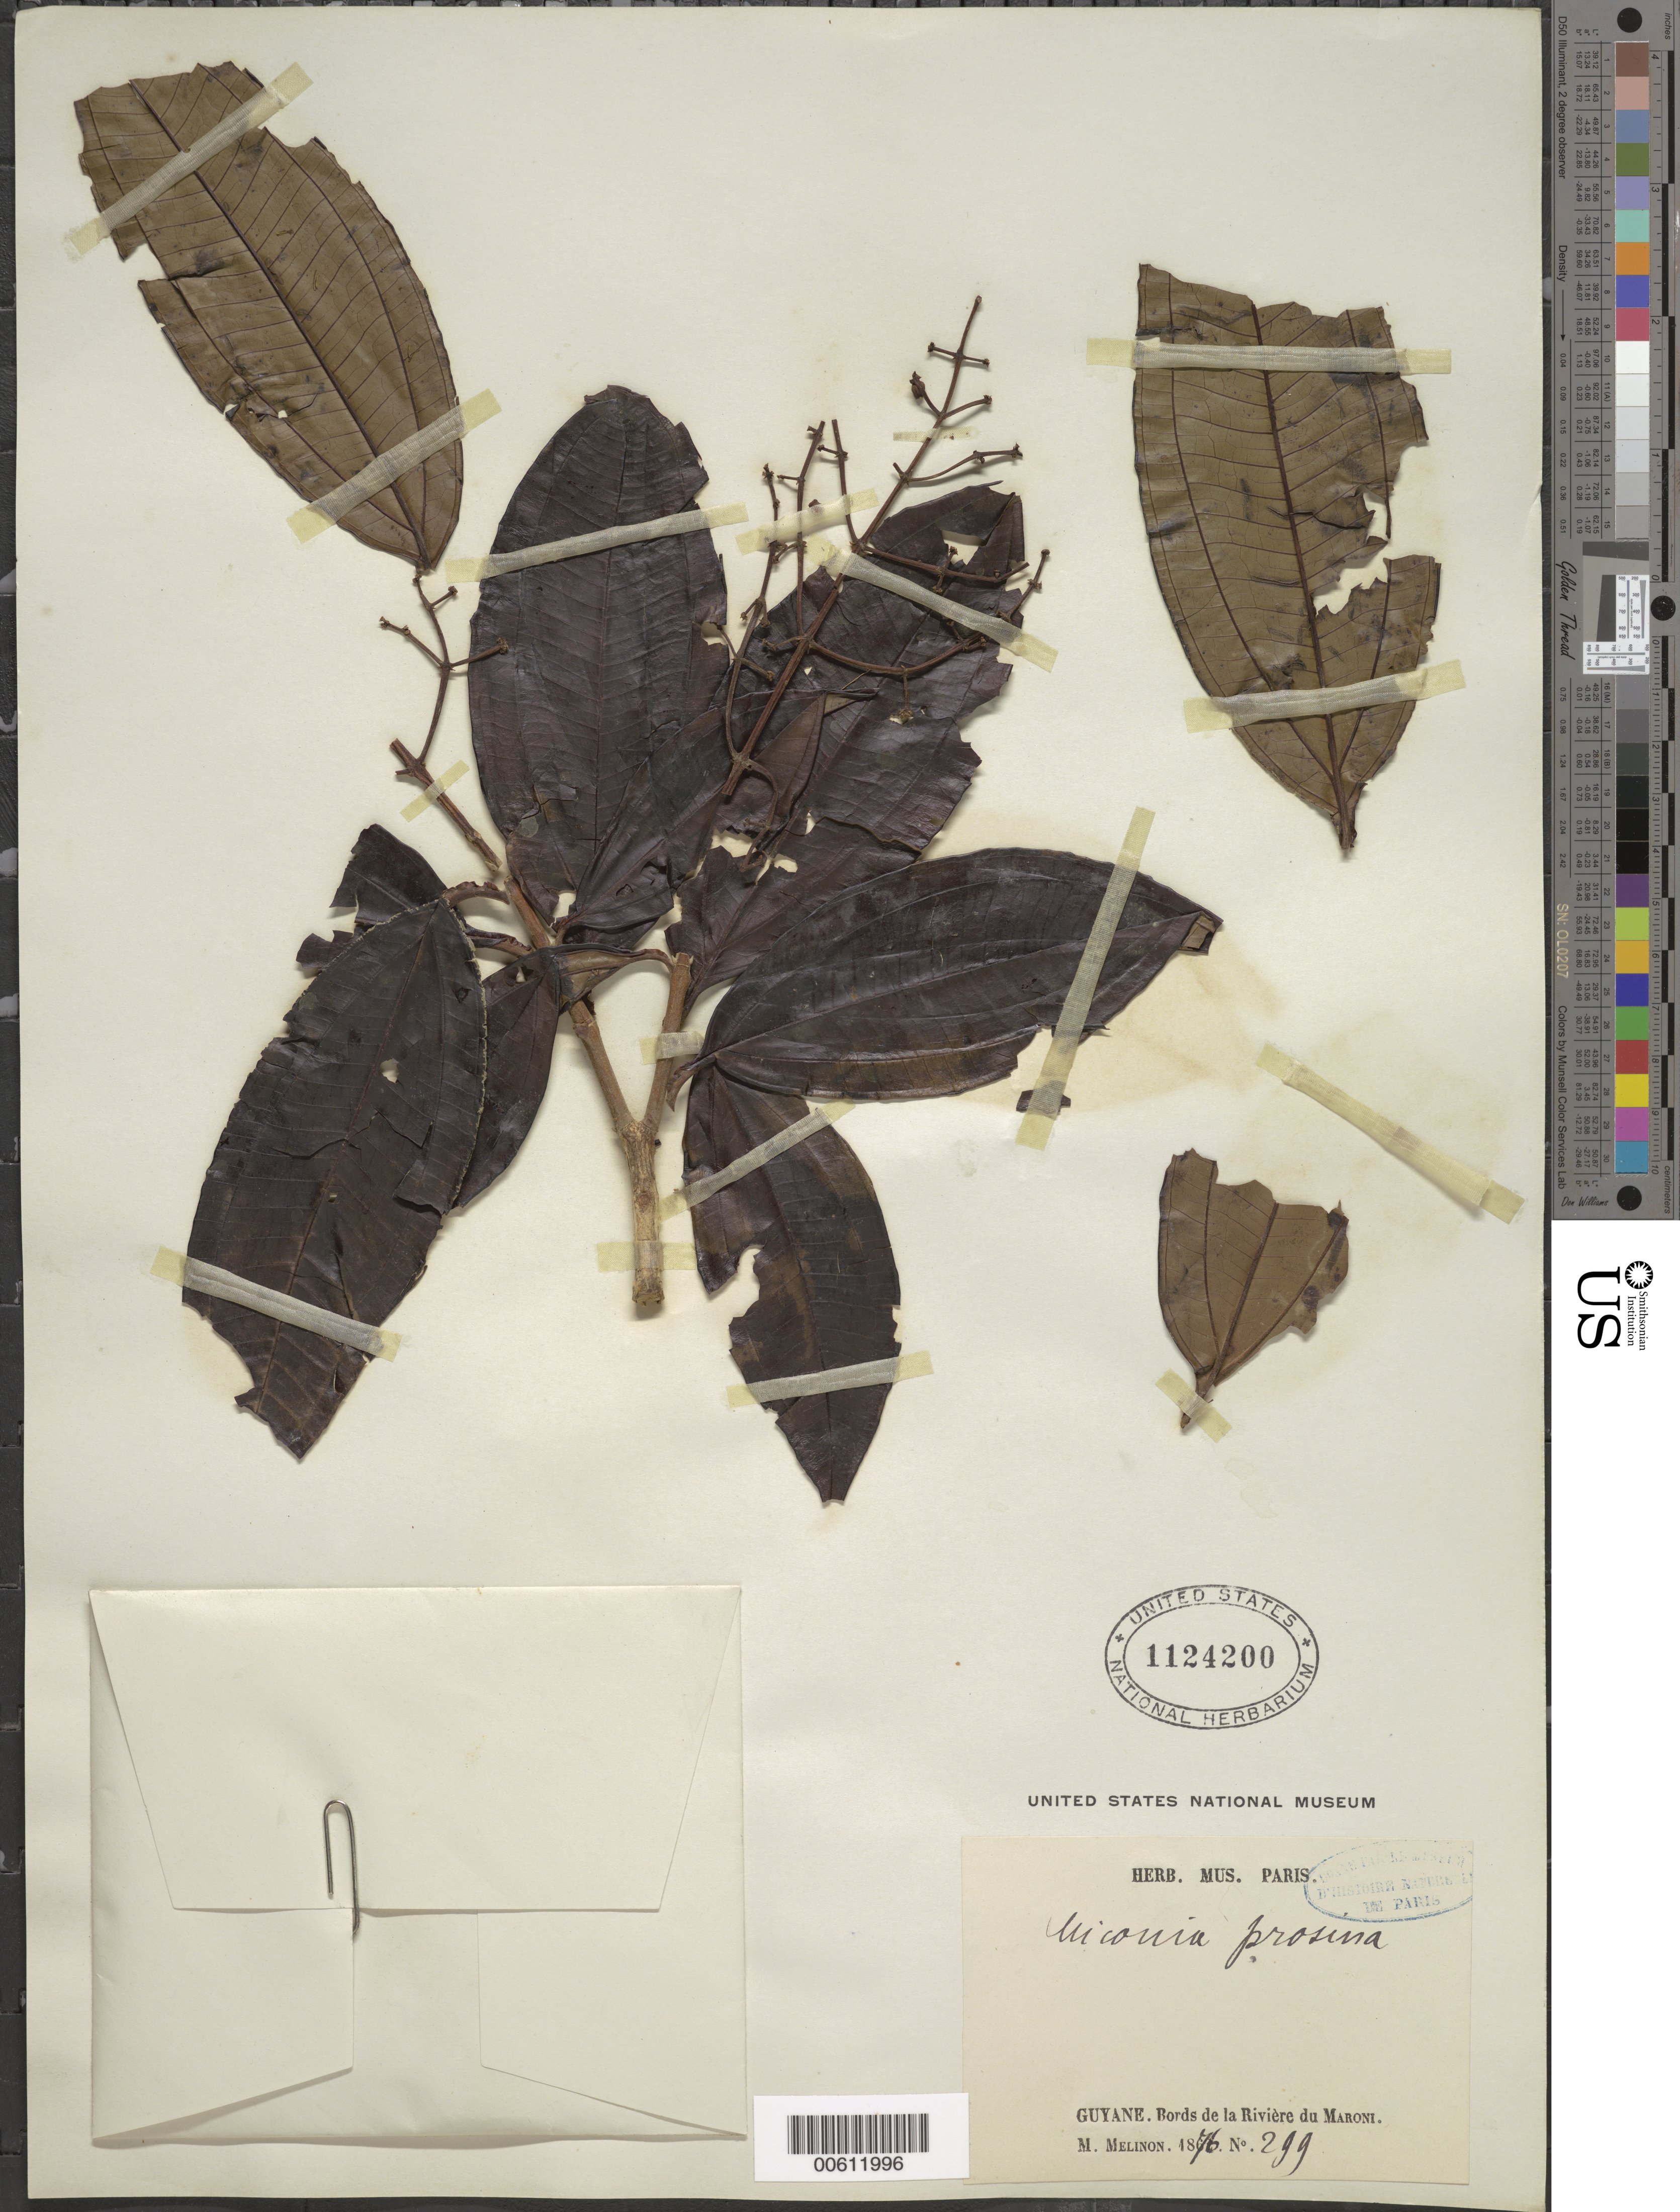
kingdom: Plantae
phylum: Tracheophyta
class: Magnoliopsida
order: Myrtales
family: Melastomataceae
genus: Miconia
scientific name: Miconia prasina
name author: (Sw.) DC.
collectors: E. Mélinon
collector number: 299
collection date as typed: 1876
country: French Guiana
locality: Maroni R.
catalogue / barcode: US 1124200